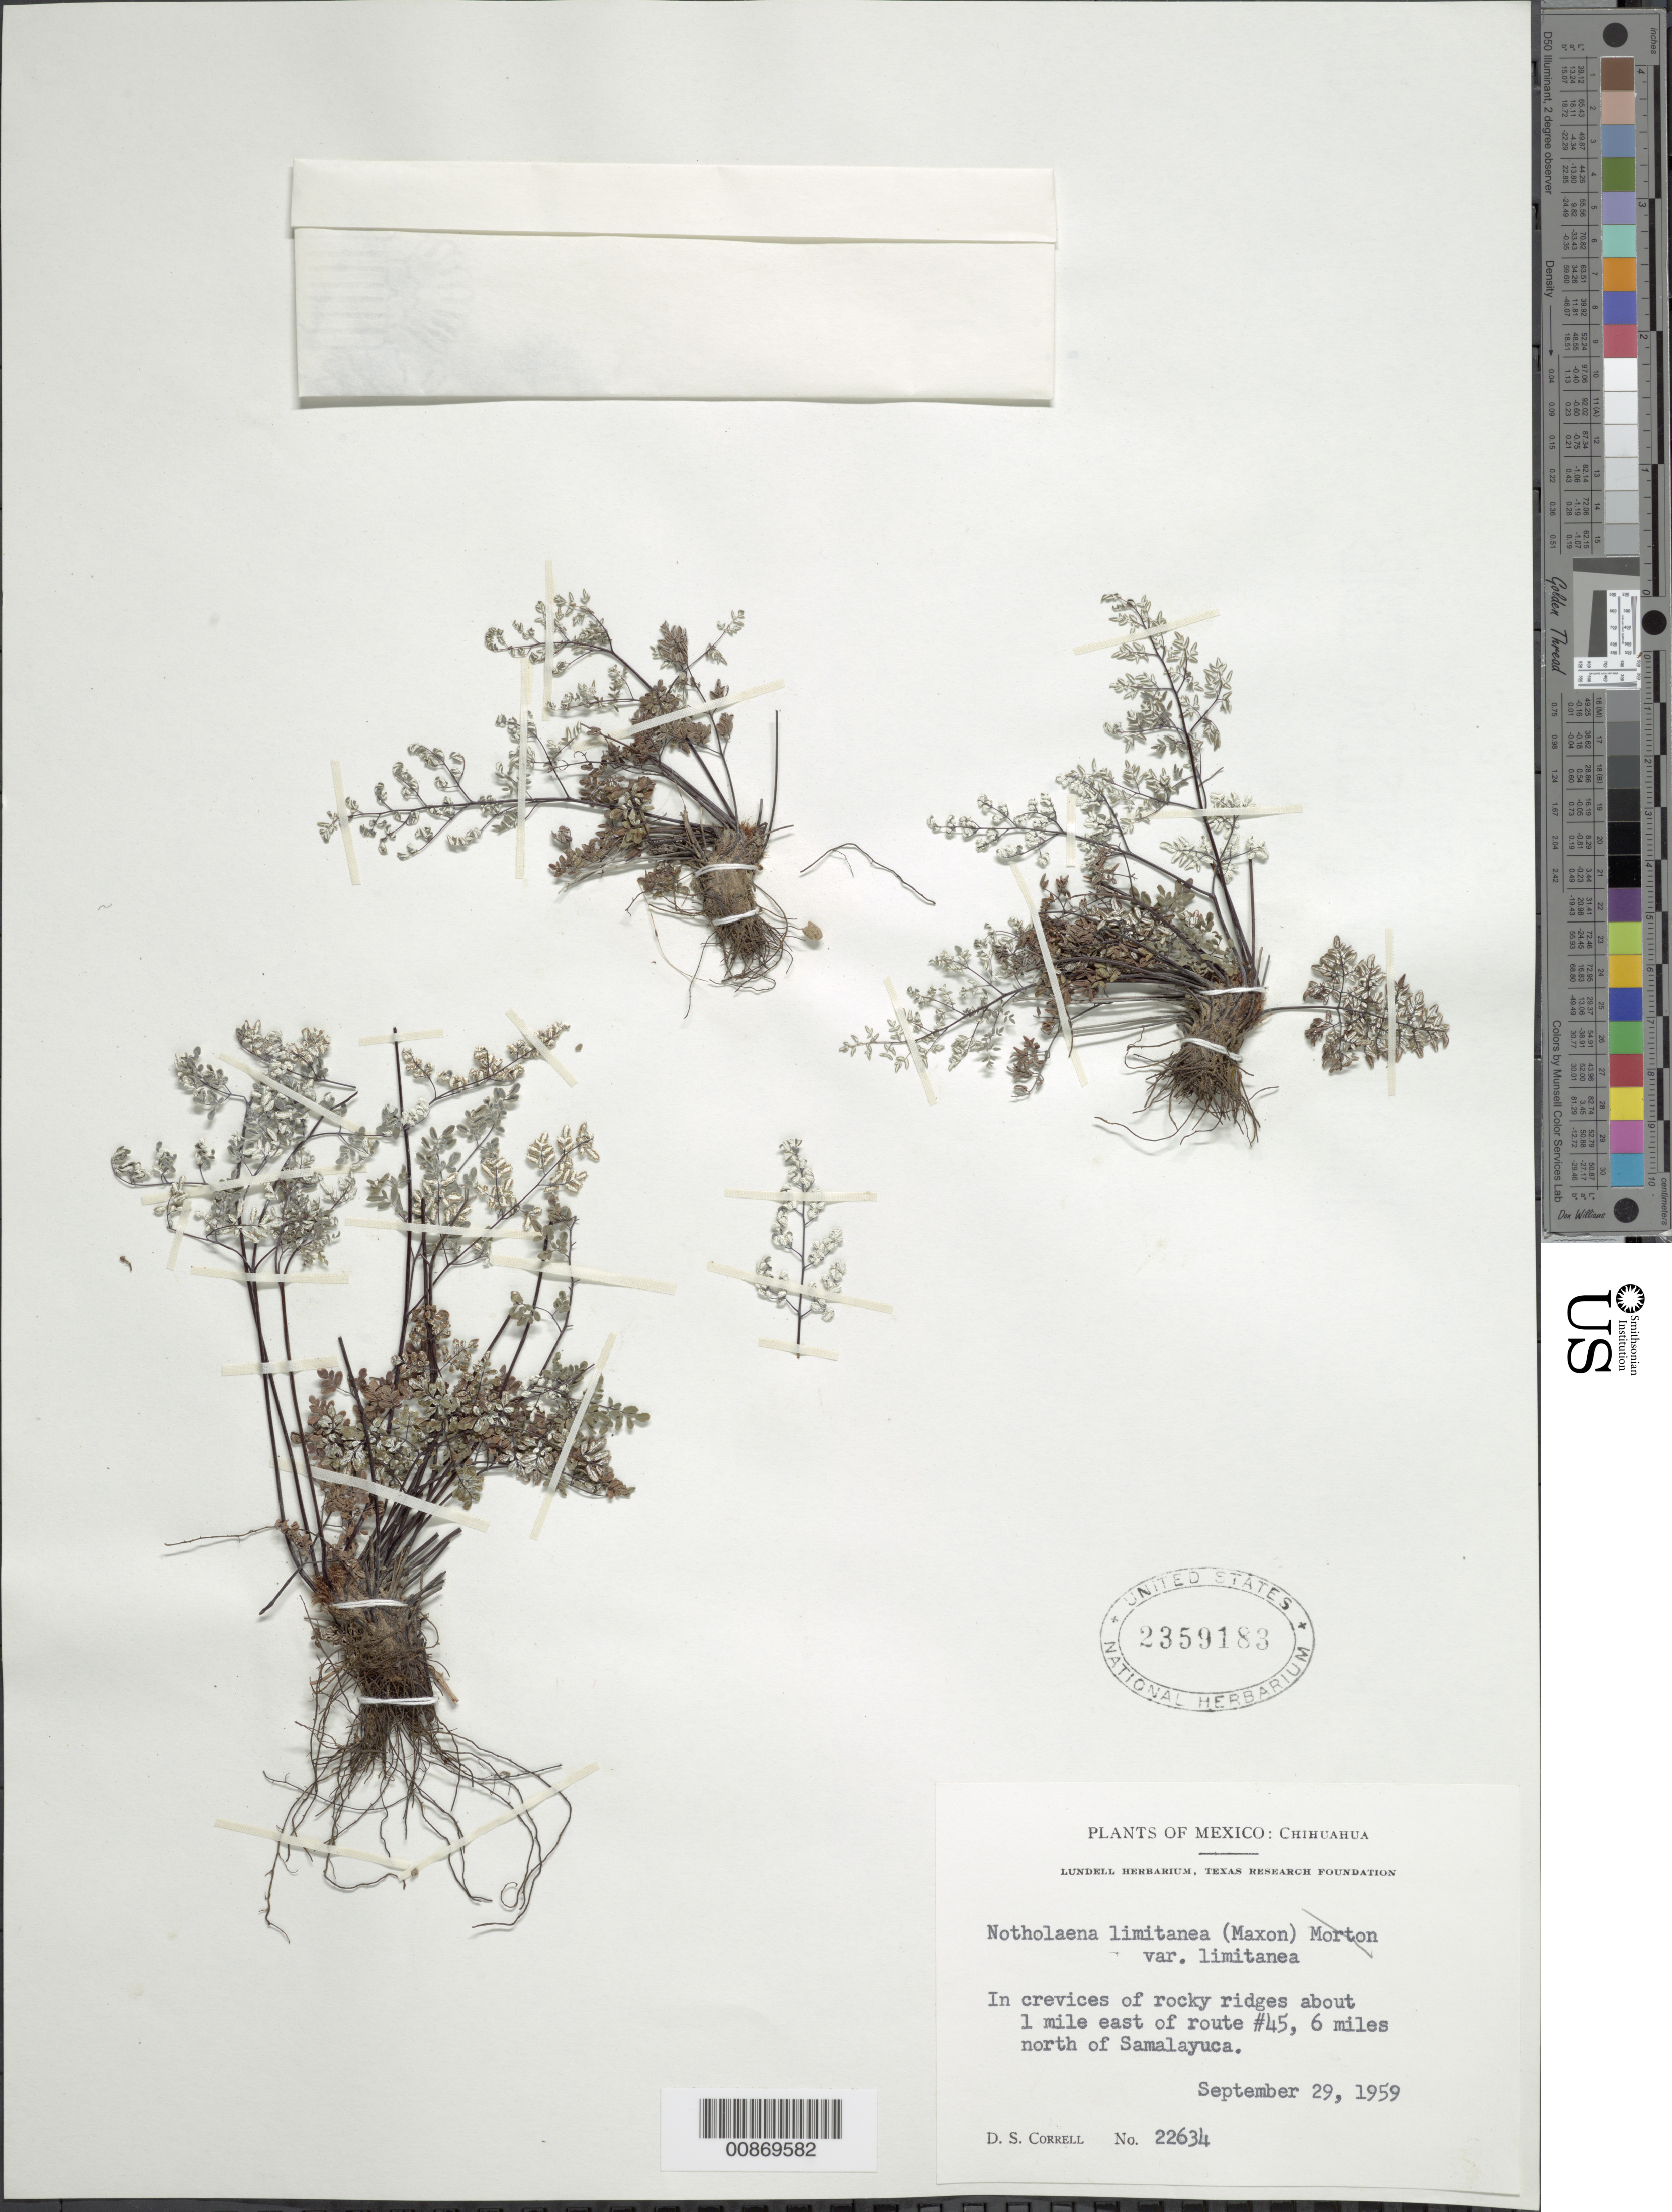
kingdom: Plantae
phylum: Tracheophyta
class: Polypodiopsida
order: Polypodiales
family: Pteridaceae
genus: Argyrochosma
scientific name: Argyrochosma limitanea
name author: (Maxon) Windham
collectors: D. S. Correll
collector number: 22634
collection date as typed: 29 Sep 1959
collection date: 1959-09-29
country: Mexico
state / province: Chihuahua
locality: About 1 mile east of route # 45, 6 miles north of Samalayuca.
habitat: In crevices of rocky ridges.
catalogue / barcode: US 2359183